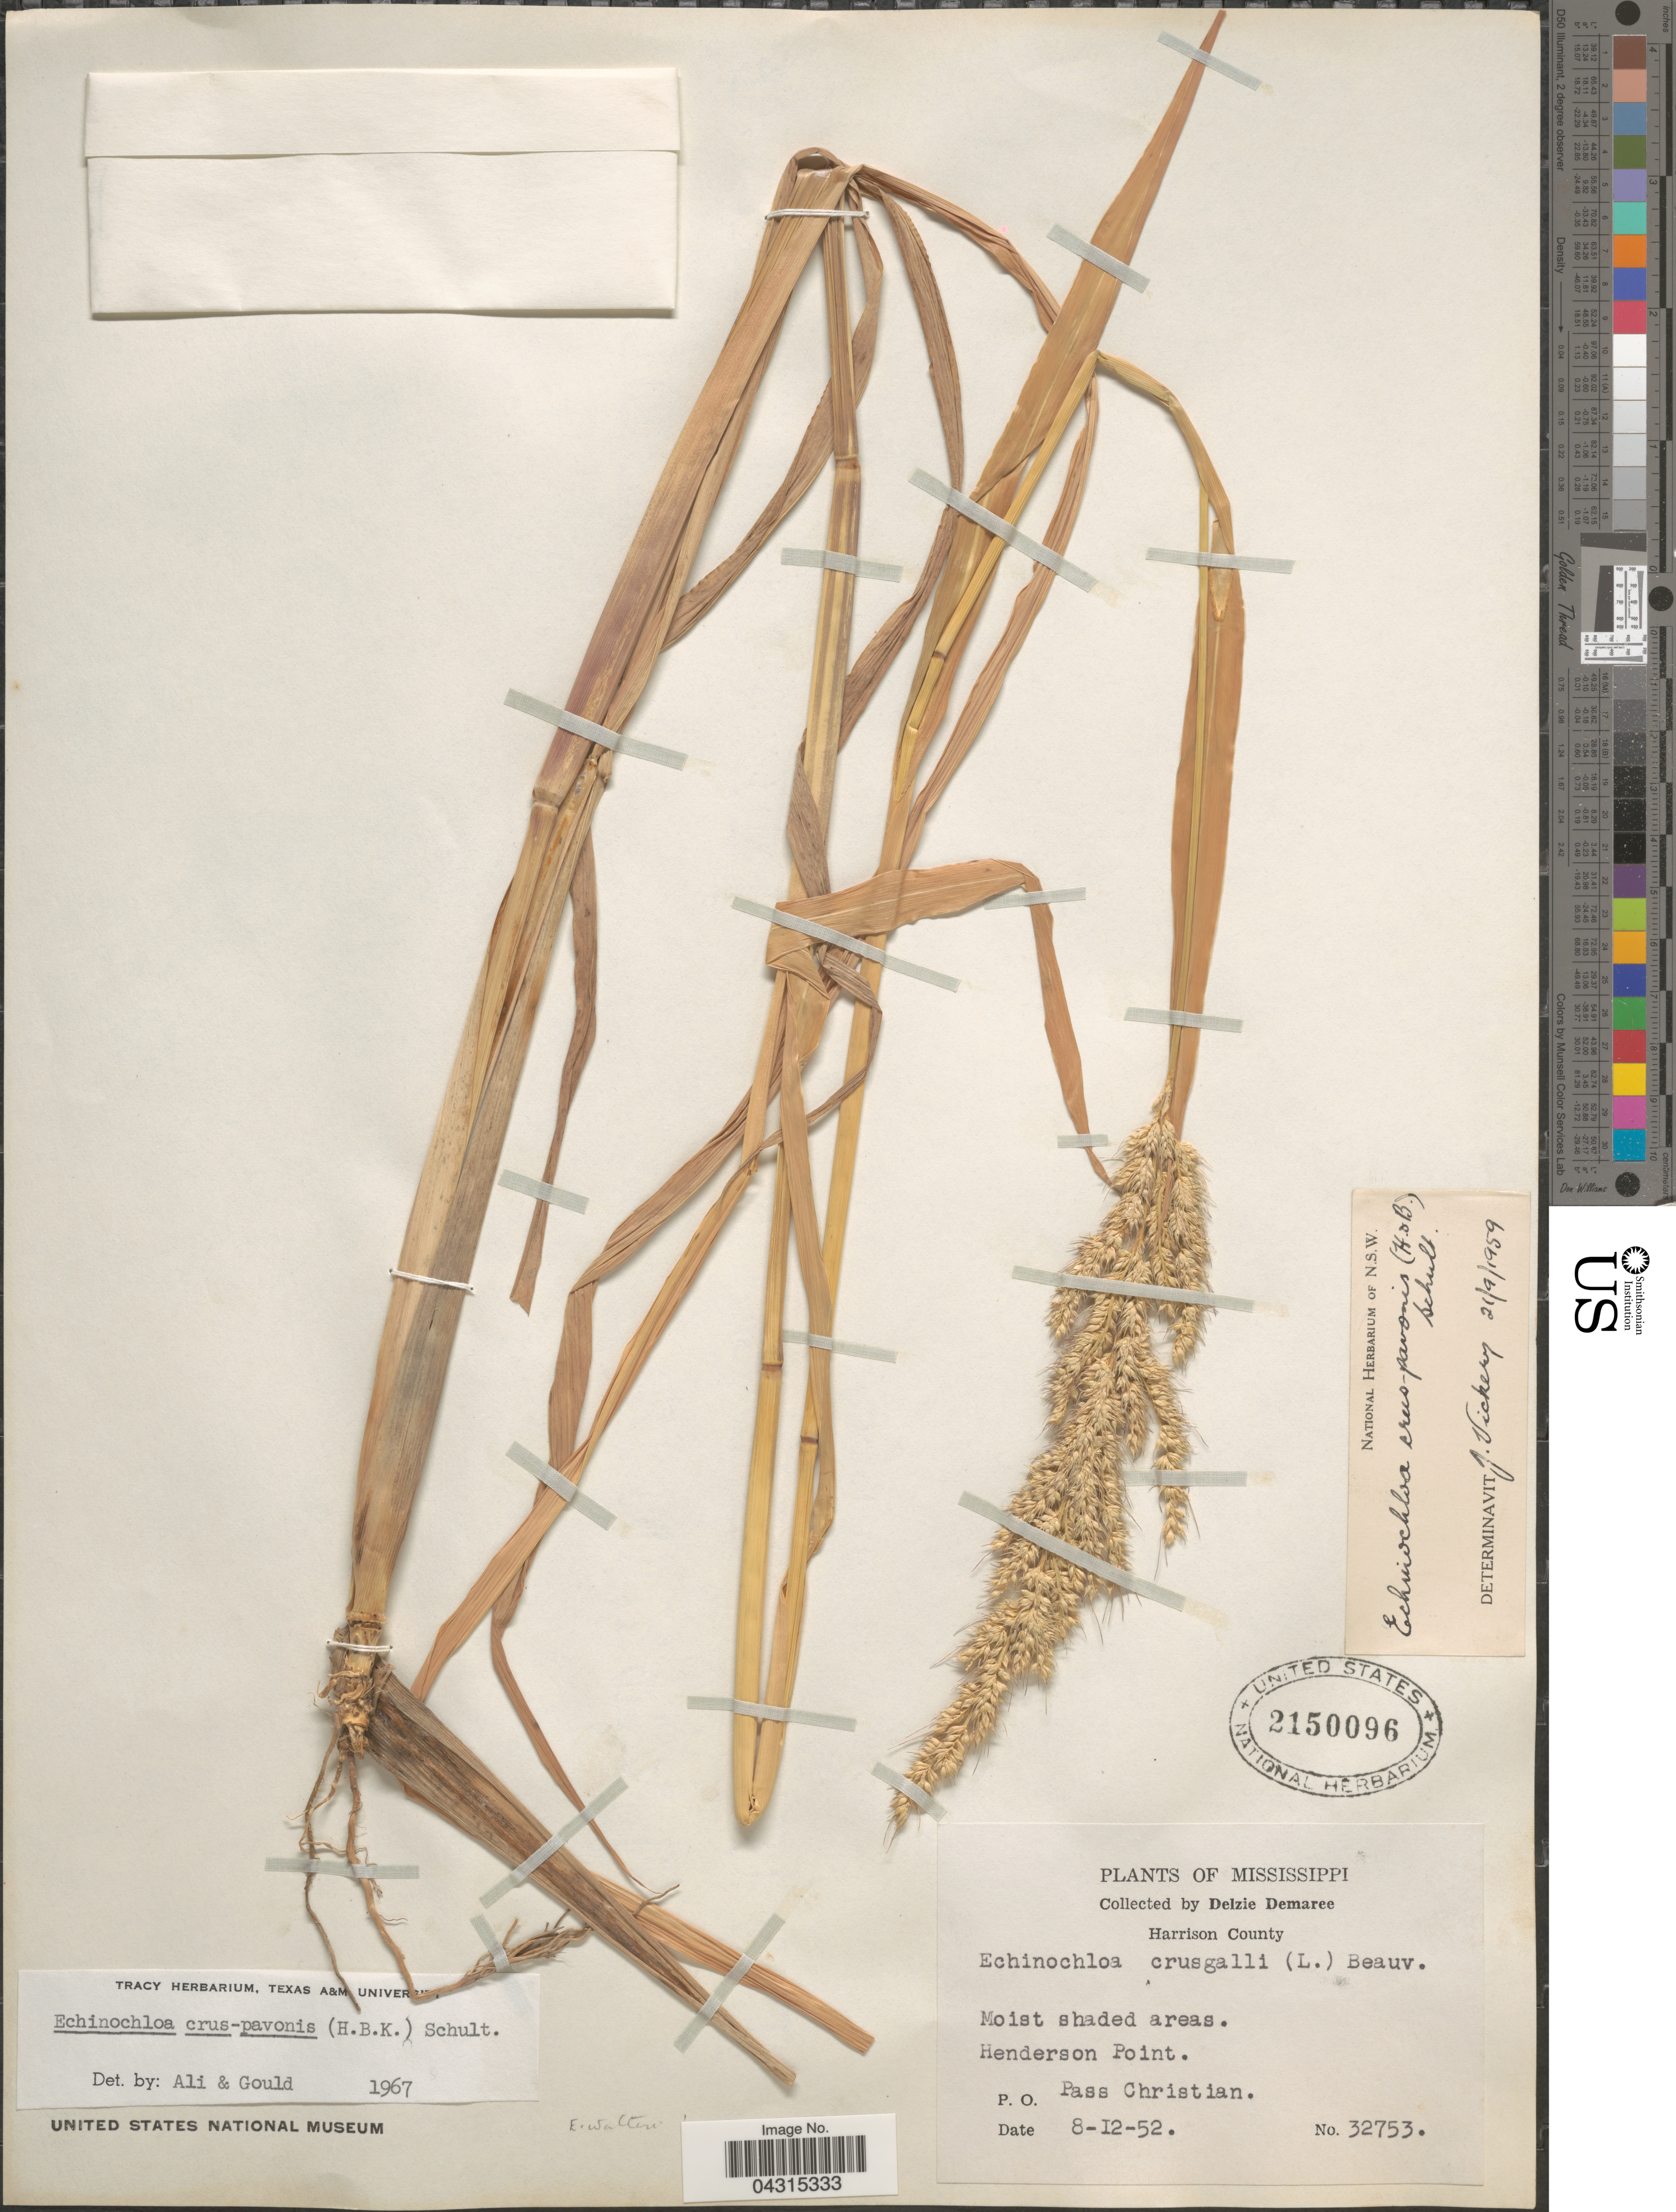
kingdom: Plantae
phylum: Tracheophyta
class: Liliopsida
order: Poales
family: Poaceae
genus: Echinochloa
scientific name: Echinochloa crus-pavonis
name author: (Kunth) Schult.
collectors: D. Demaree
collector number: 32753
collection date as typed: Transcribed d/m/y: 12/8/52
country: United States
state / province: Mississippi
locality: Harrison County. Henderson Point. P.O. Pass Christian.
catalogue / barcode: US 2150096